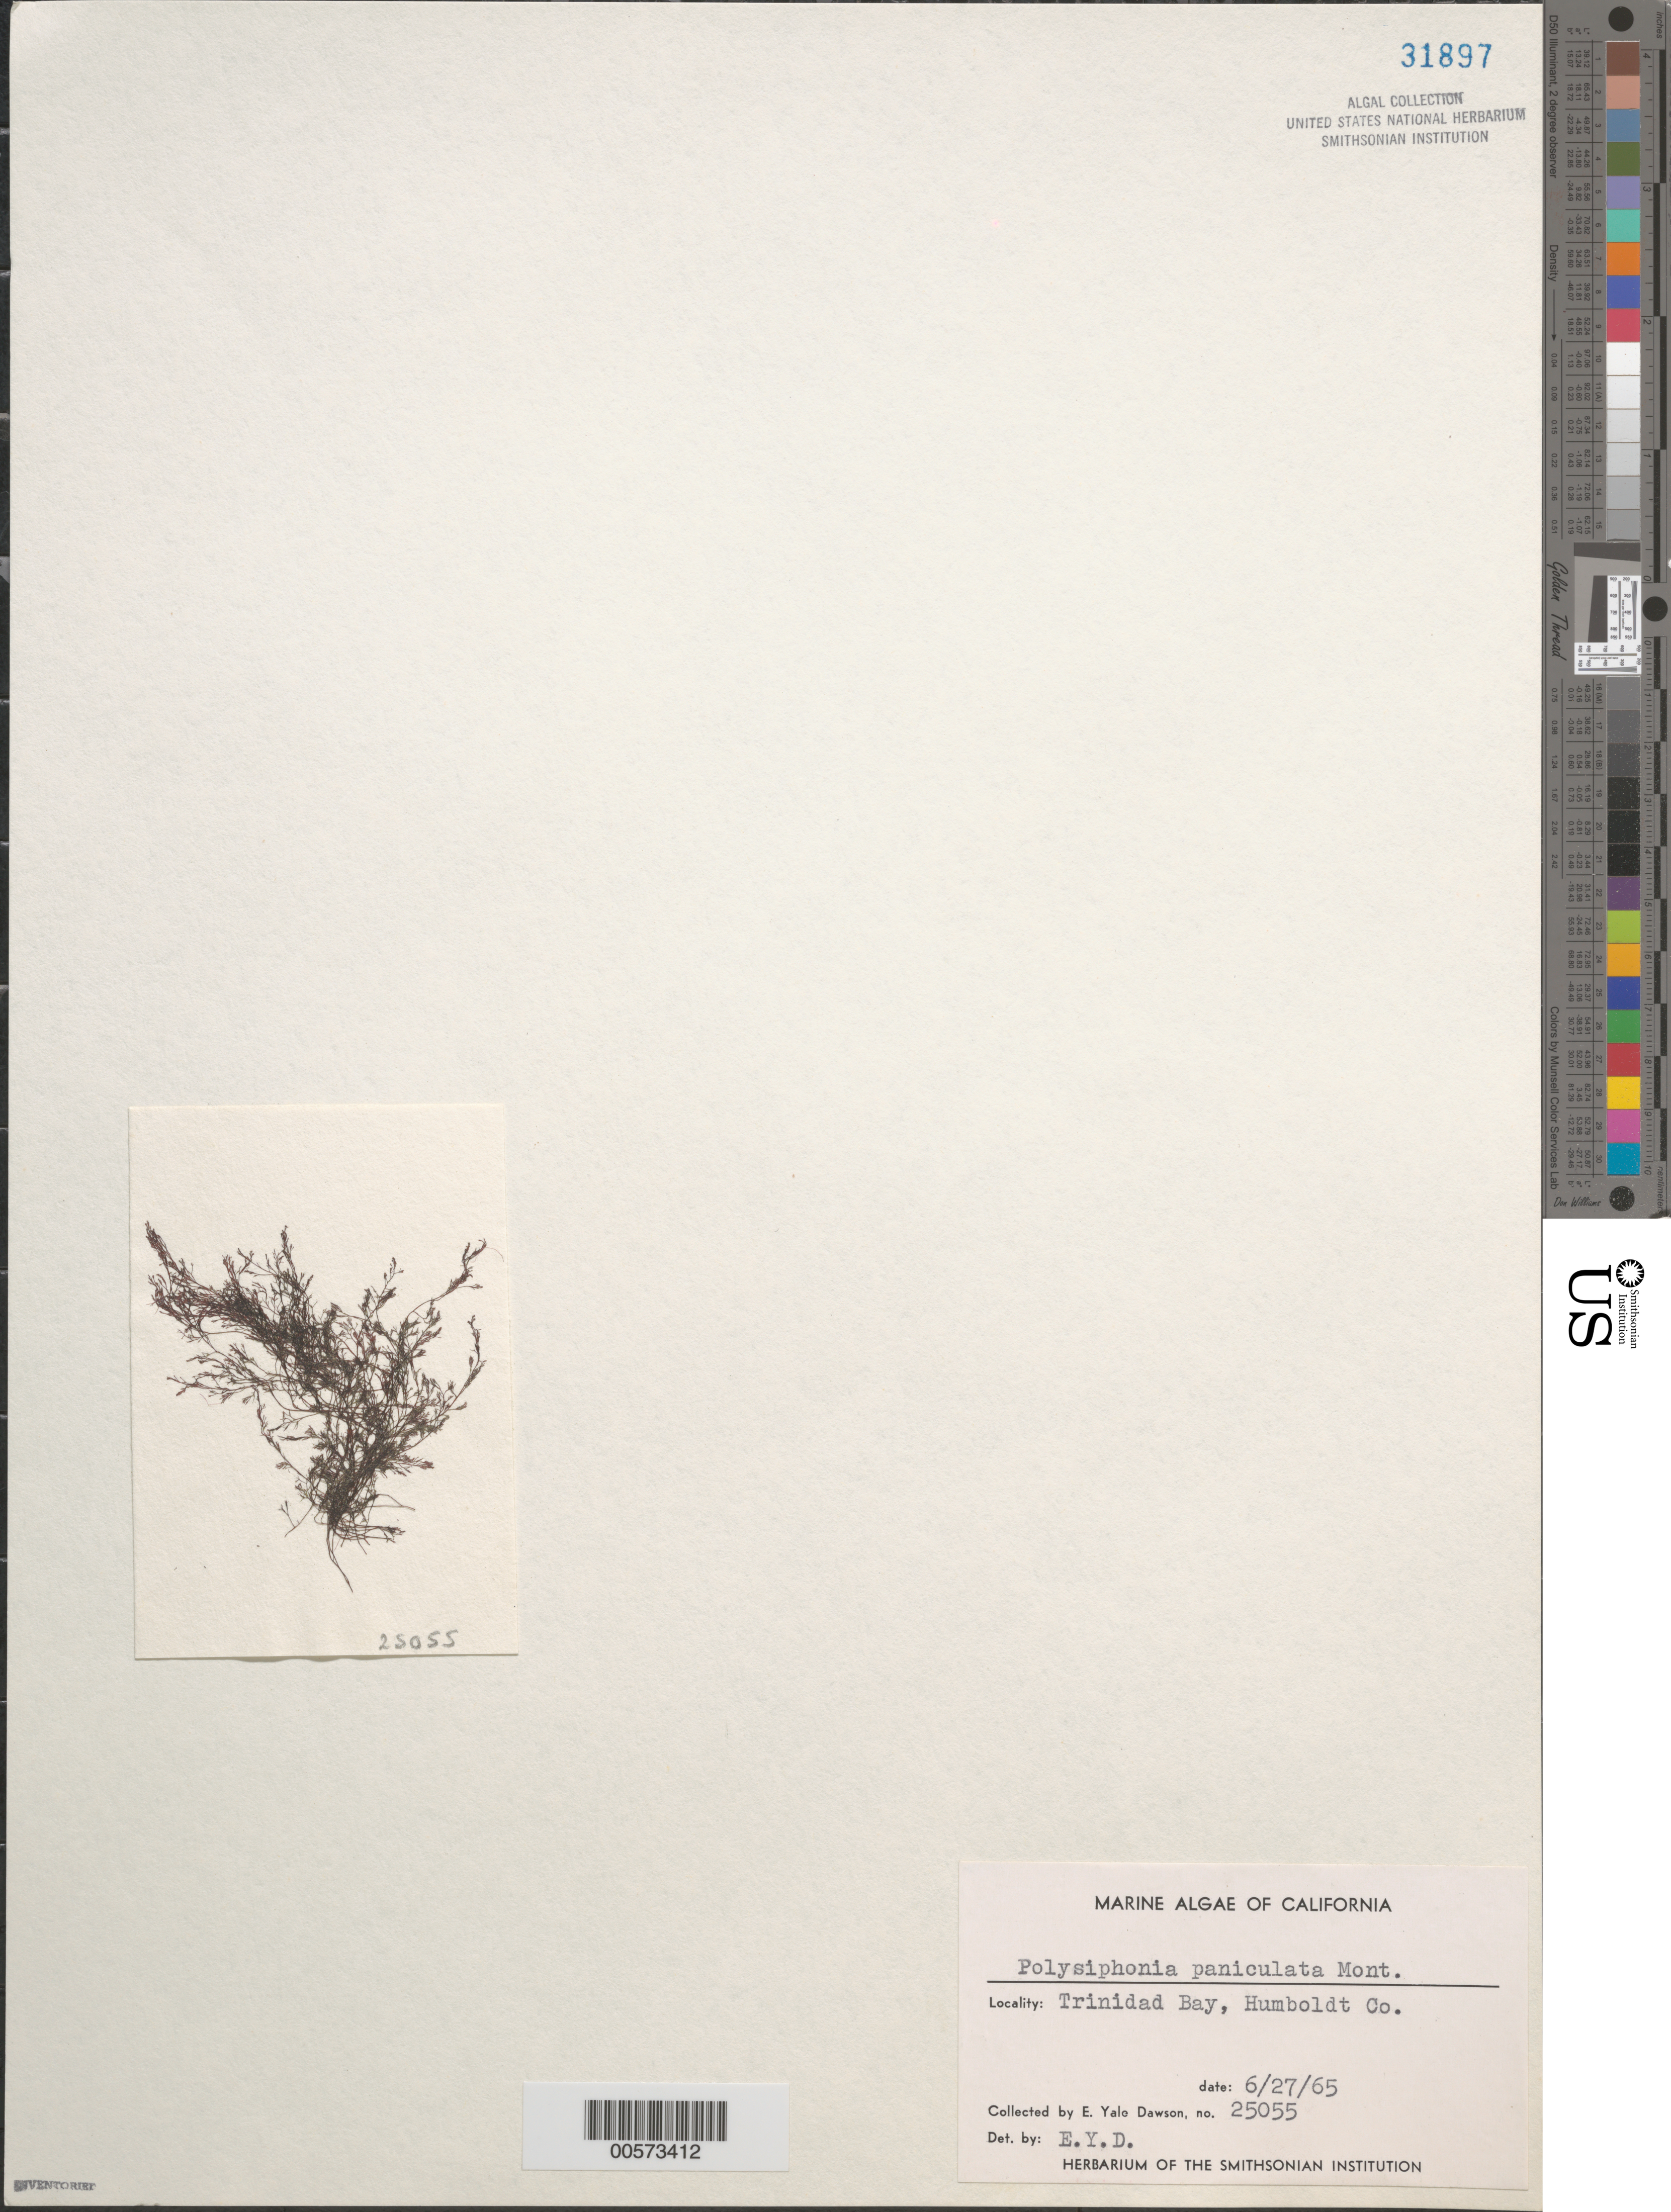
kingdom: Plantae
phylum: Rhodophyta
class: Florideophyceae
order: Ceramiales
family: Rhodomelaceae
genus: Eutrichosiphonia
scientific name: Eutrichosiphonia paniculata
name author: (Mont.) D.E.Bustamante & T.O. Cho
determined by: Algae name updating Project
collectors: E. Y. Dawson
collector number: EYD 25055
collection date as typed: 27 Jun 1965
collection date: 1965-06-27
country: United States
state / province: California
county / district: Humboldt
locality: Trinidad Bay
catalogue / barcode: US 31897